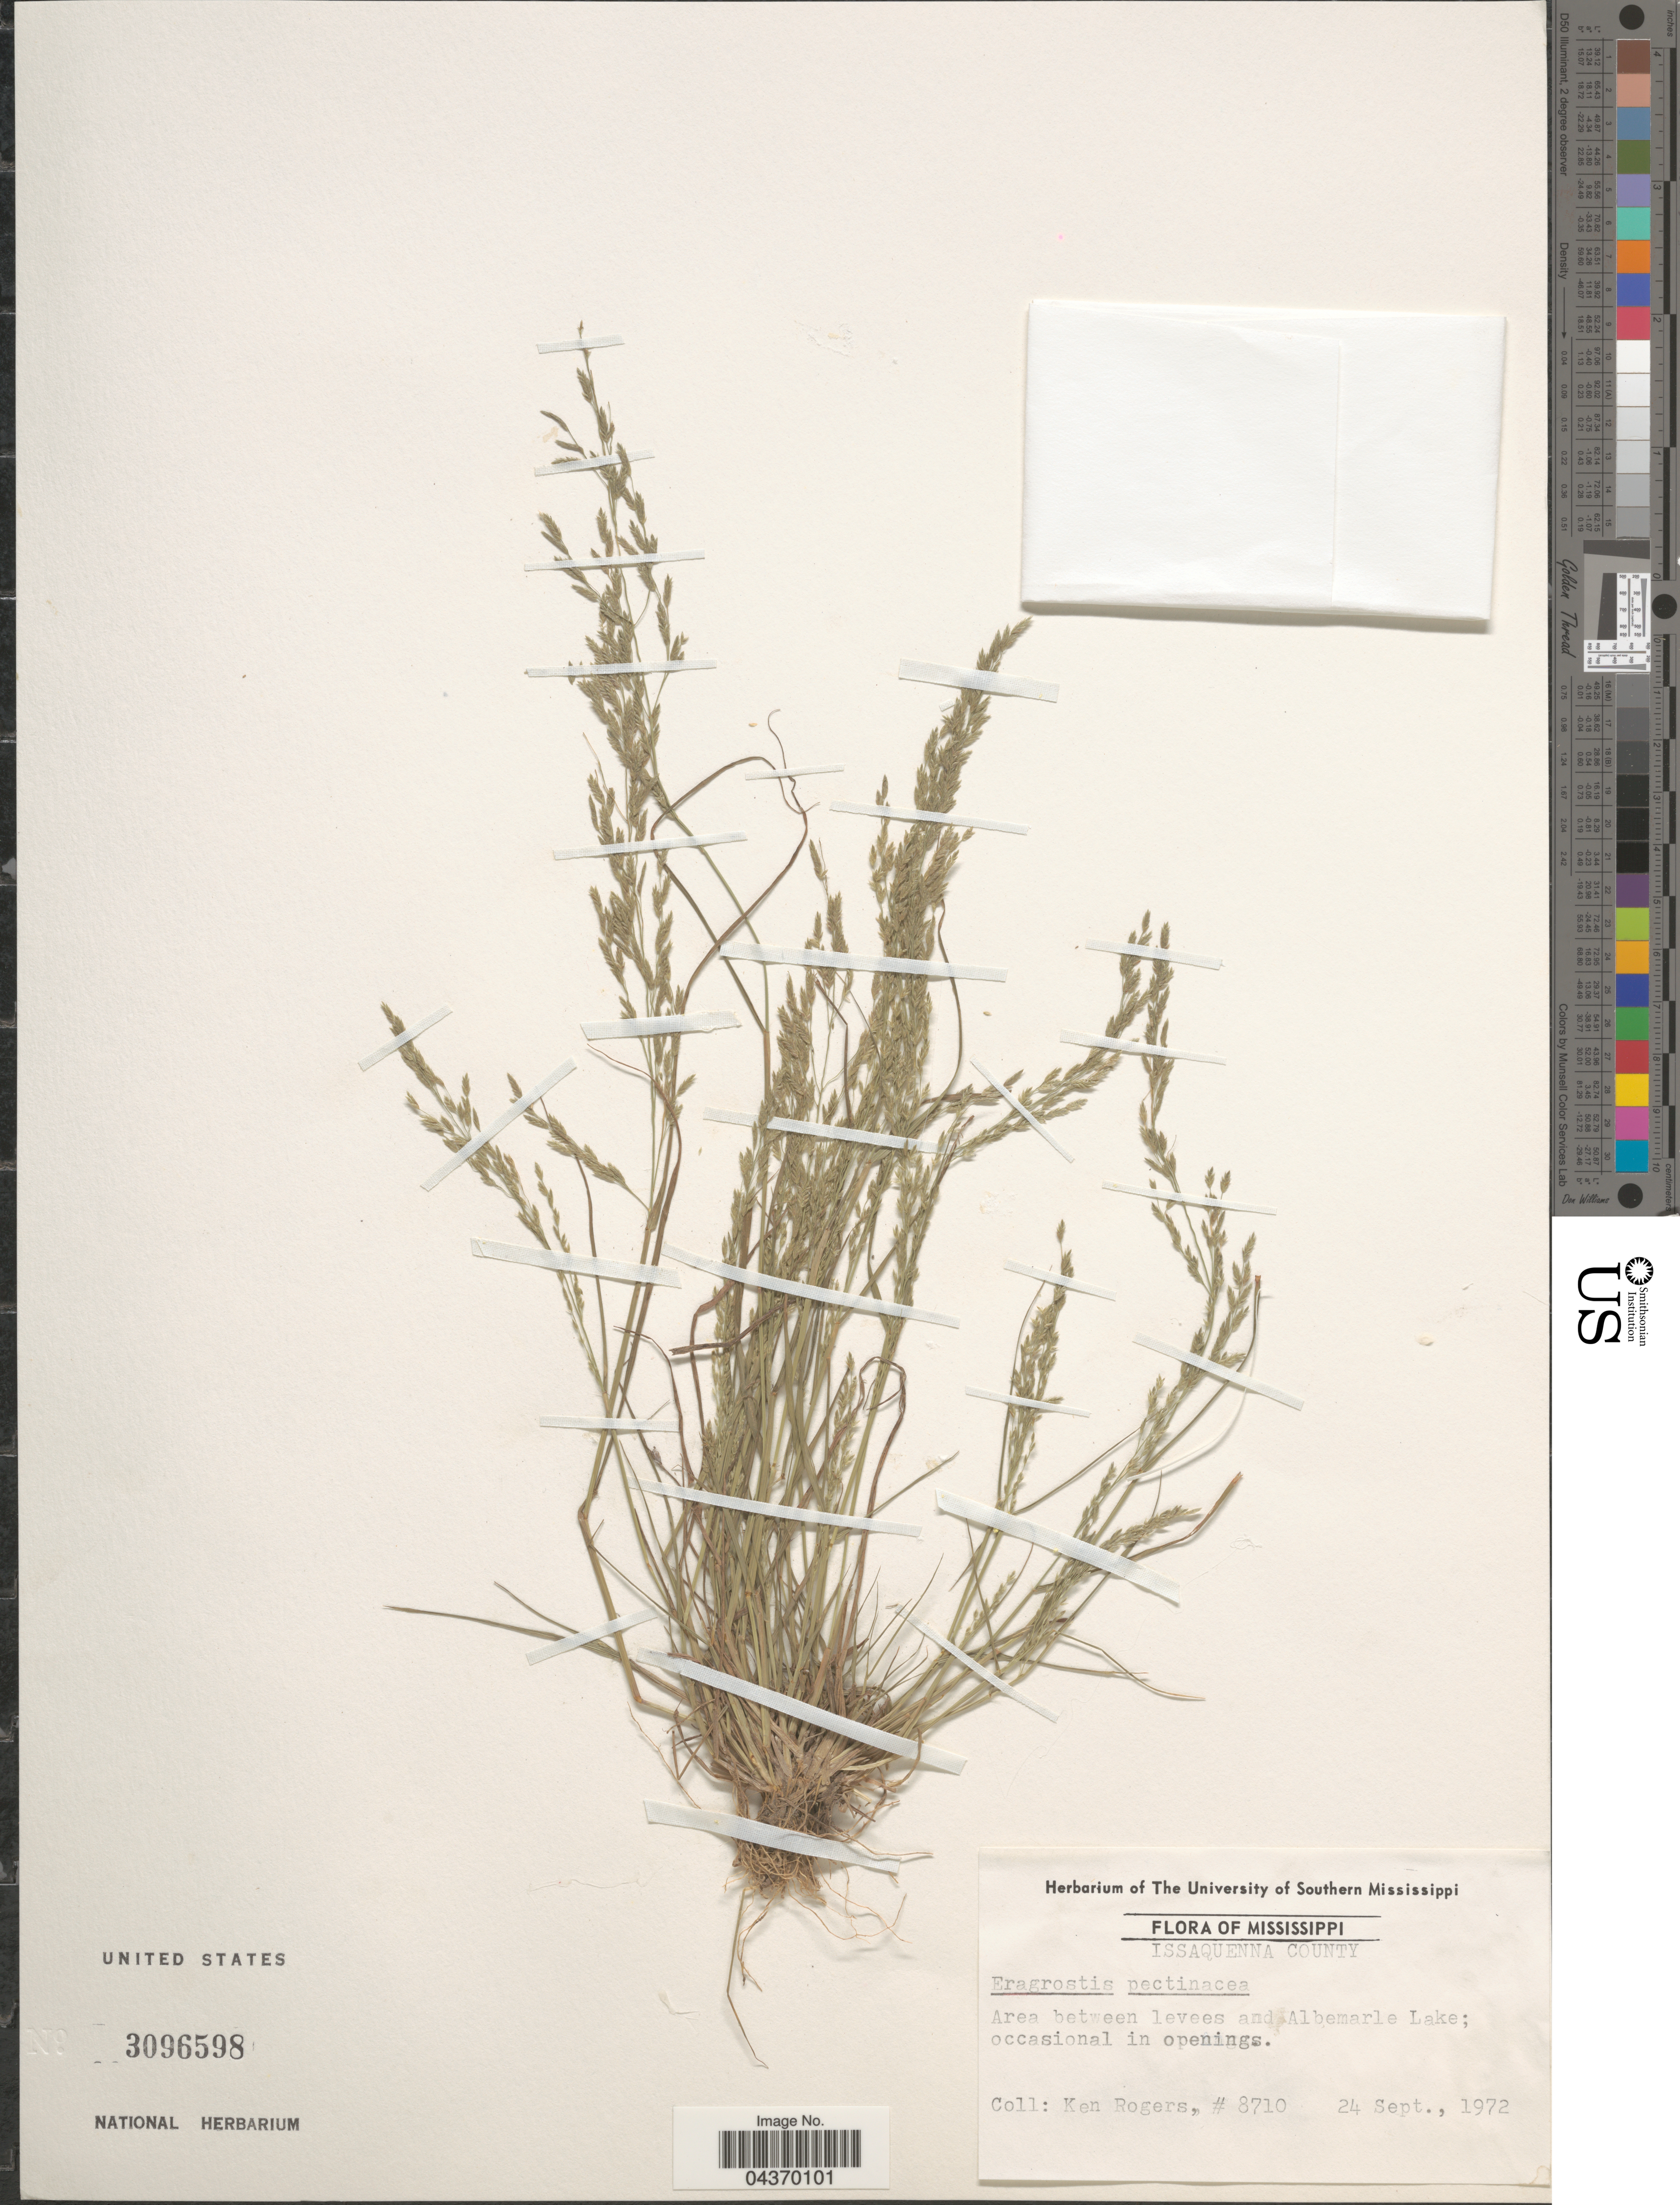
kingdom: Plantae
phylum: Tracheophyta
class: Liliopsida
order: Poales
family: Poaceae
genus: Eragrostis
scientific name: Eragrostis pectinacea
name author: (Michx.) Nees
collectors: K. Rogers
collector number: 8710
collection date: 1972-09-24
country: United States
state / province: Mississippi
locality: Issaquenna County. Area between leeves and Albemarle Lake.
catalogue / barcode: US 3096598